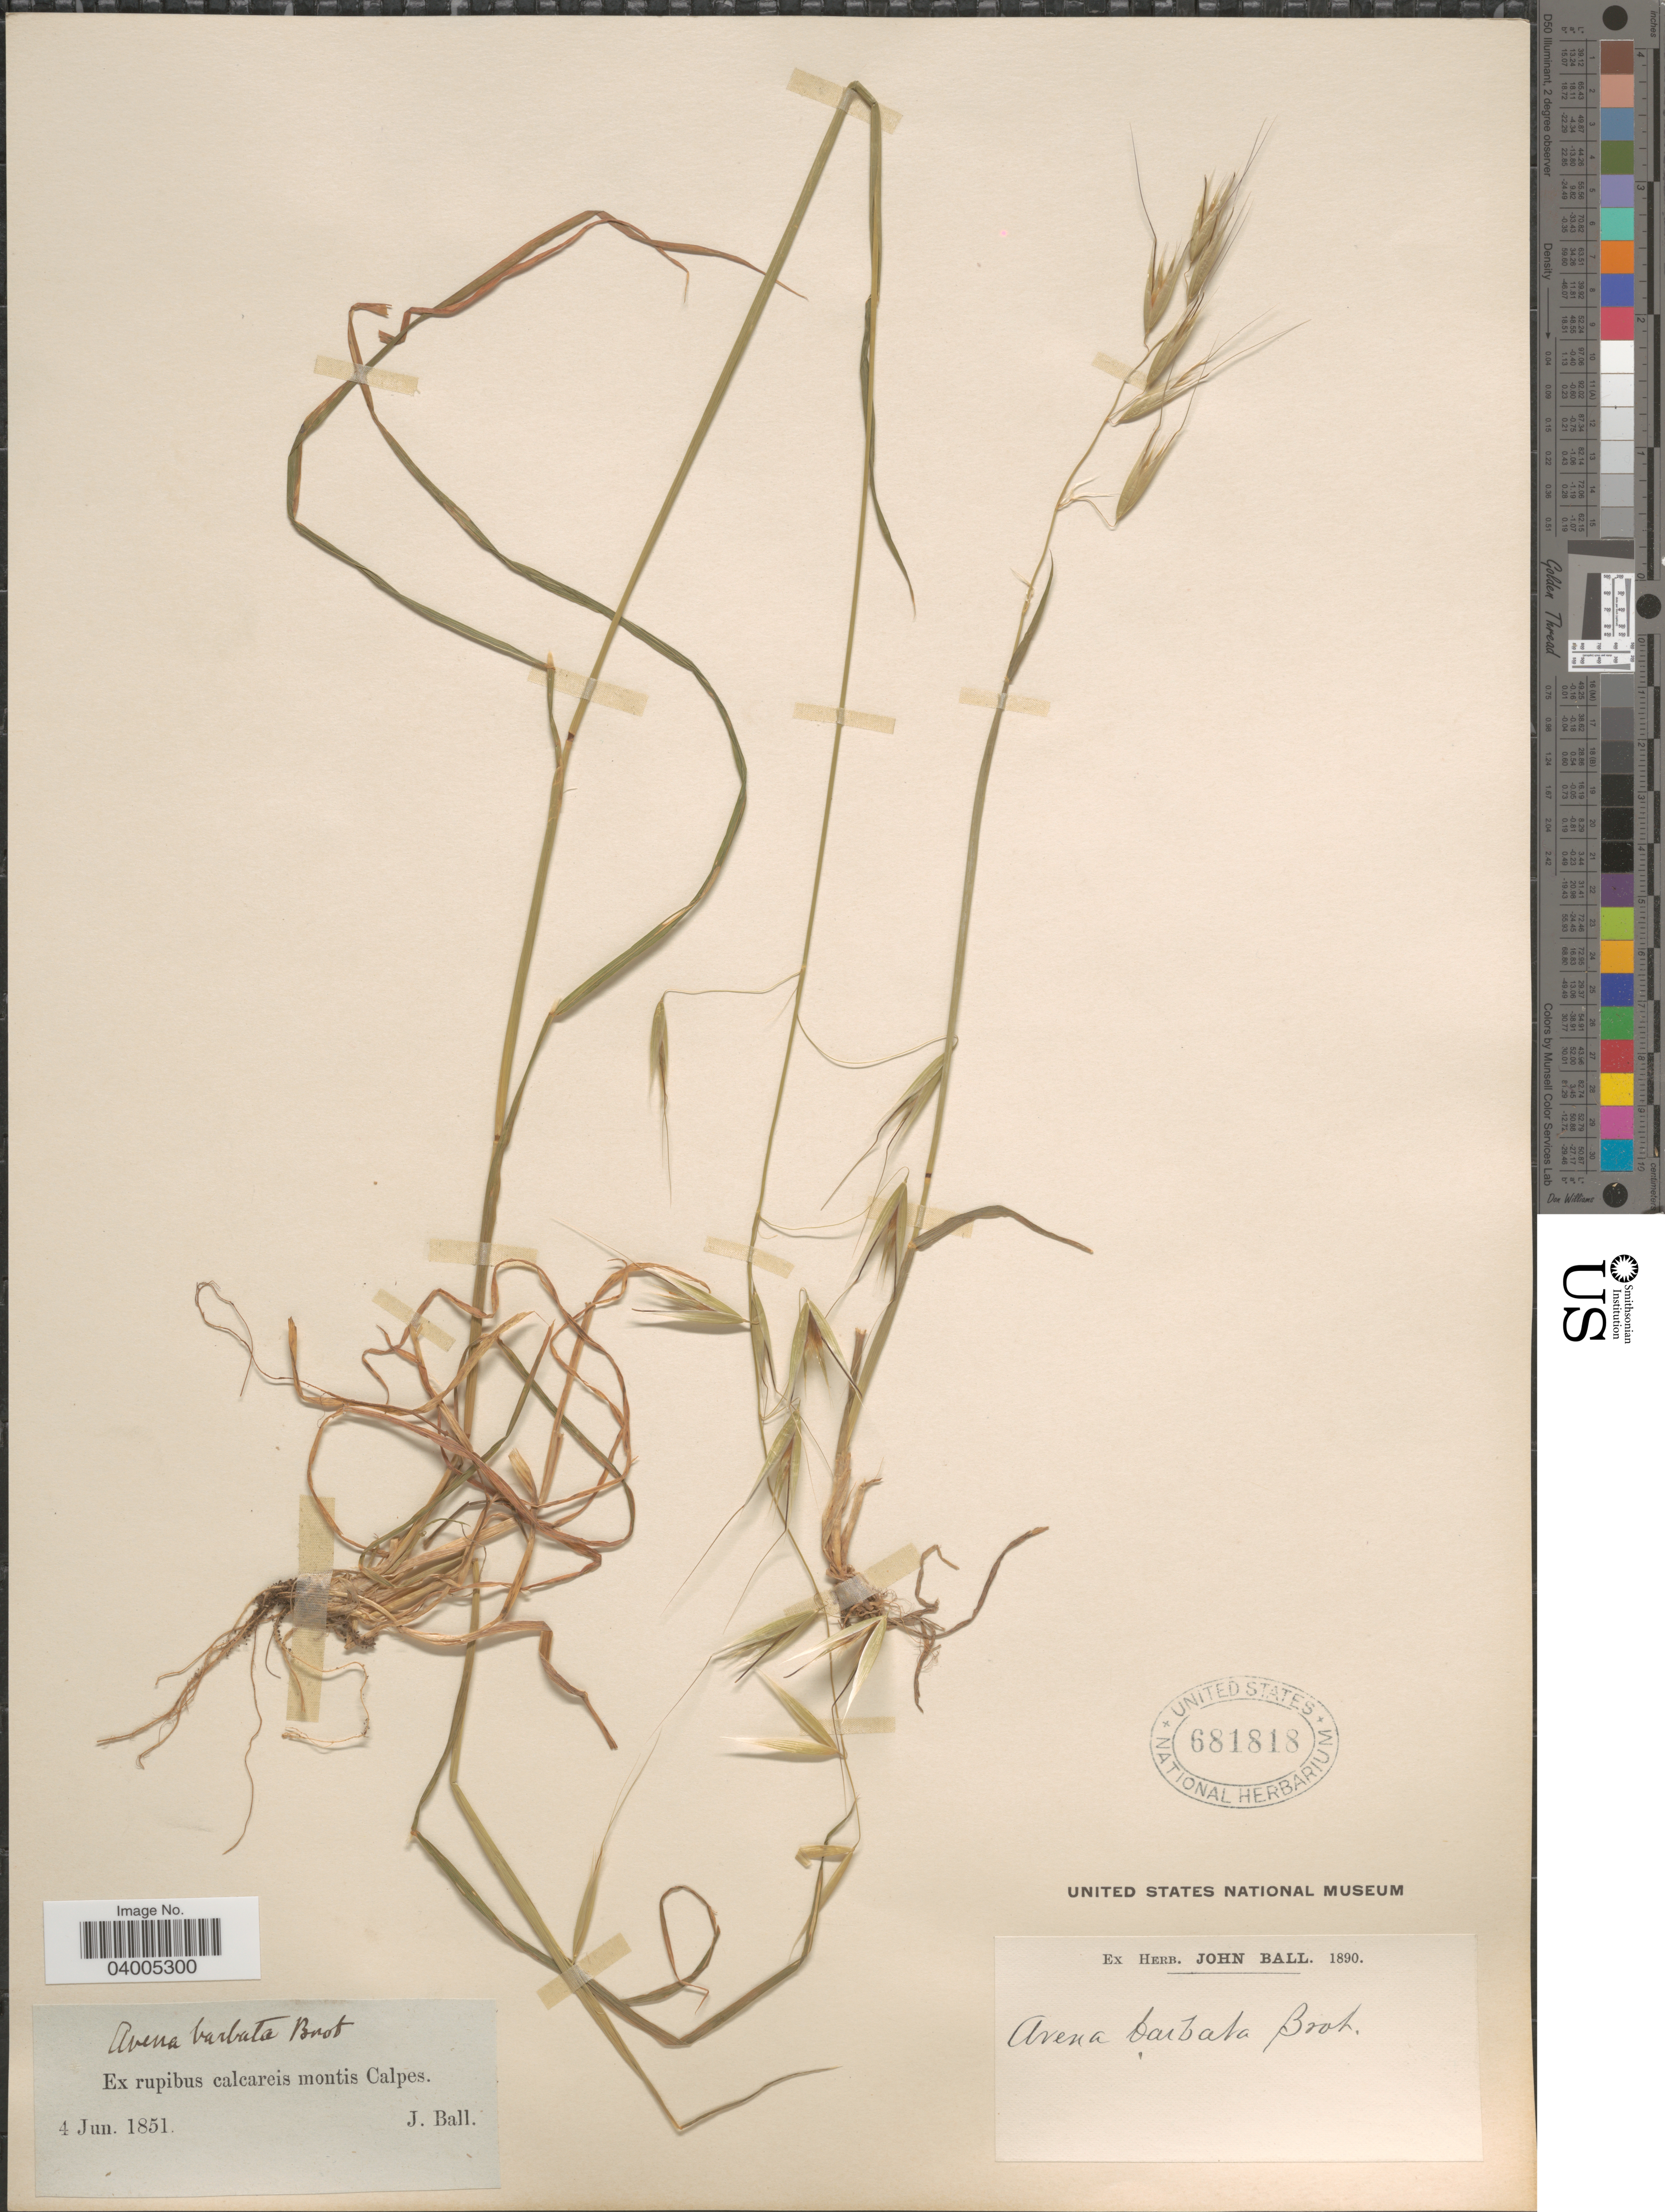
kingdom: Plantae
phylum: Tracheophyta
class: Liliopsida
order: Poales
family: Poaceae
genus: Avena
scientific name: Avena barbata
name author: Pott ex Link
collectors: J. Ball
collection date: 1851-06-04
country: Gibraltar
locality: Ex rupibus calcareis montis Calpes.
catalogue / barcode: US 681818